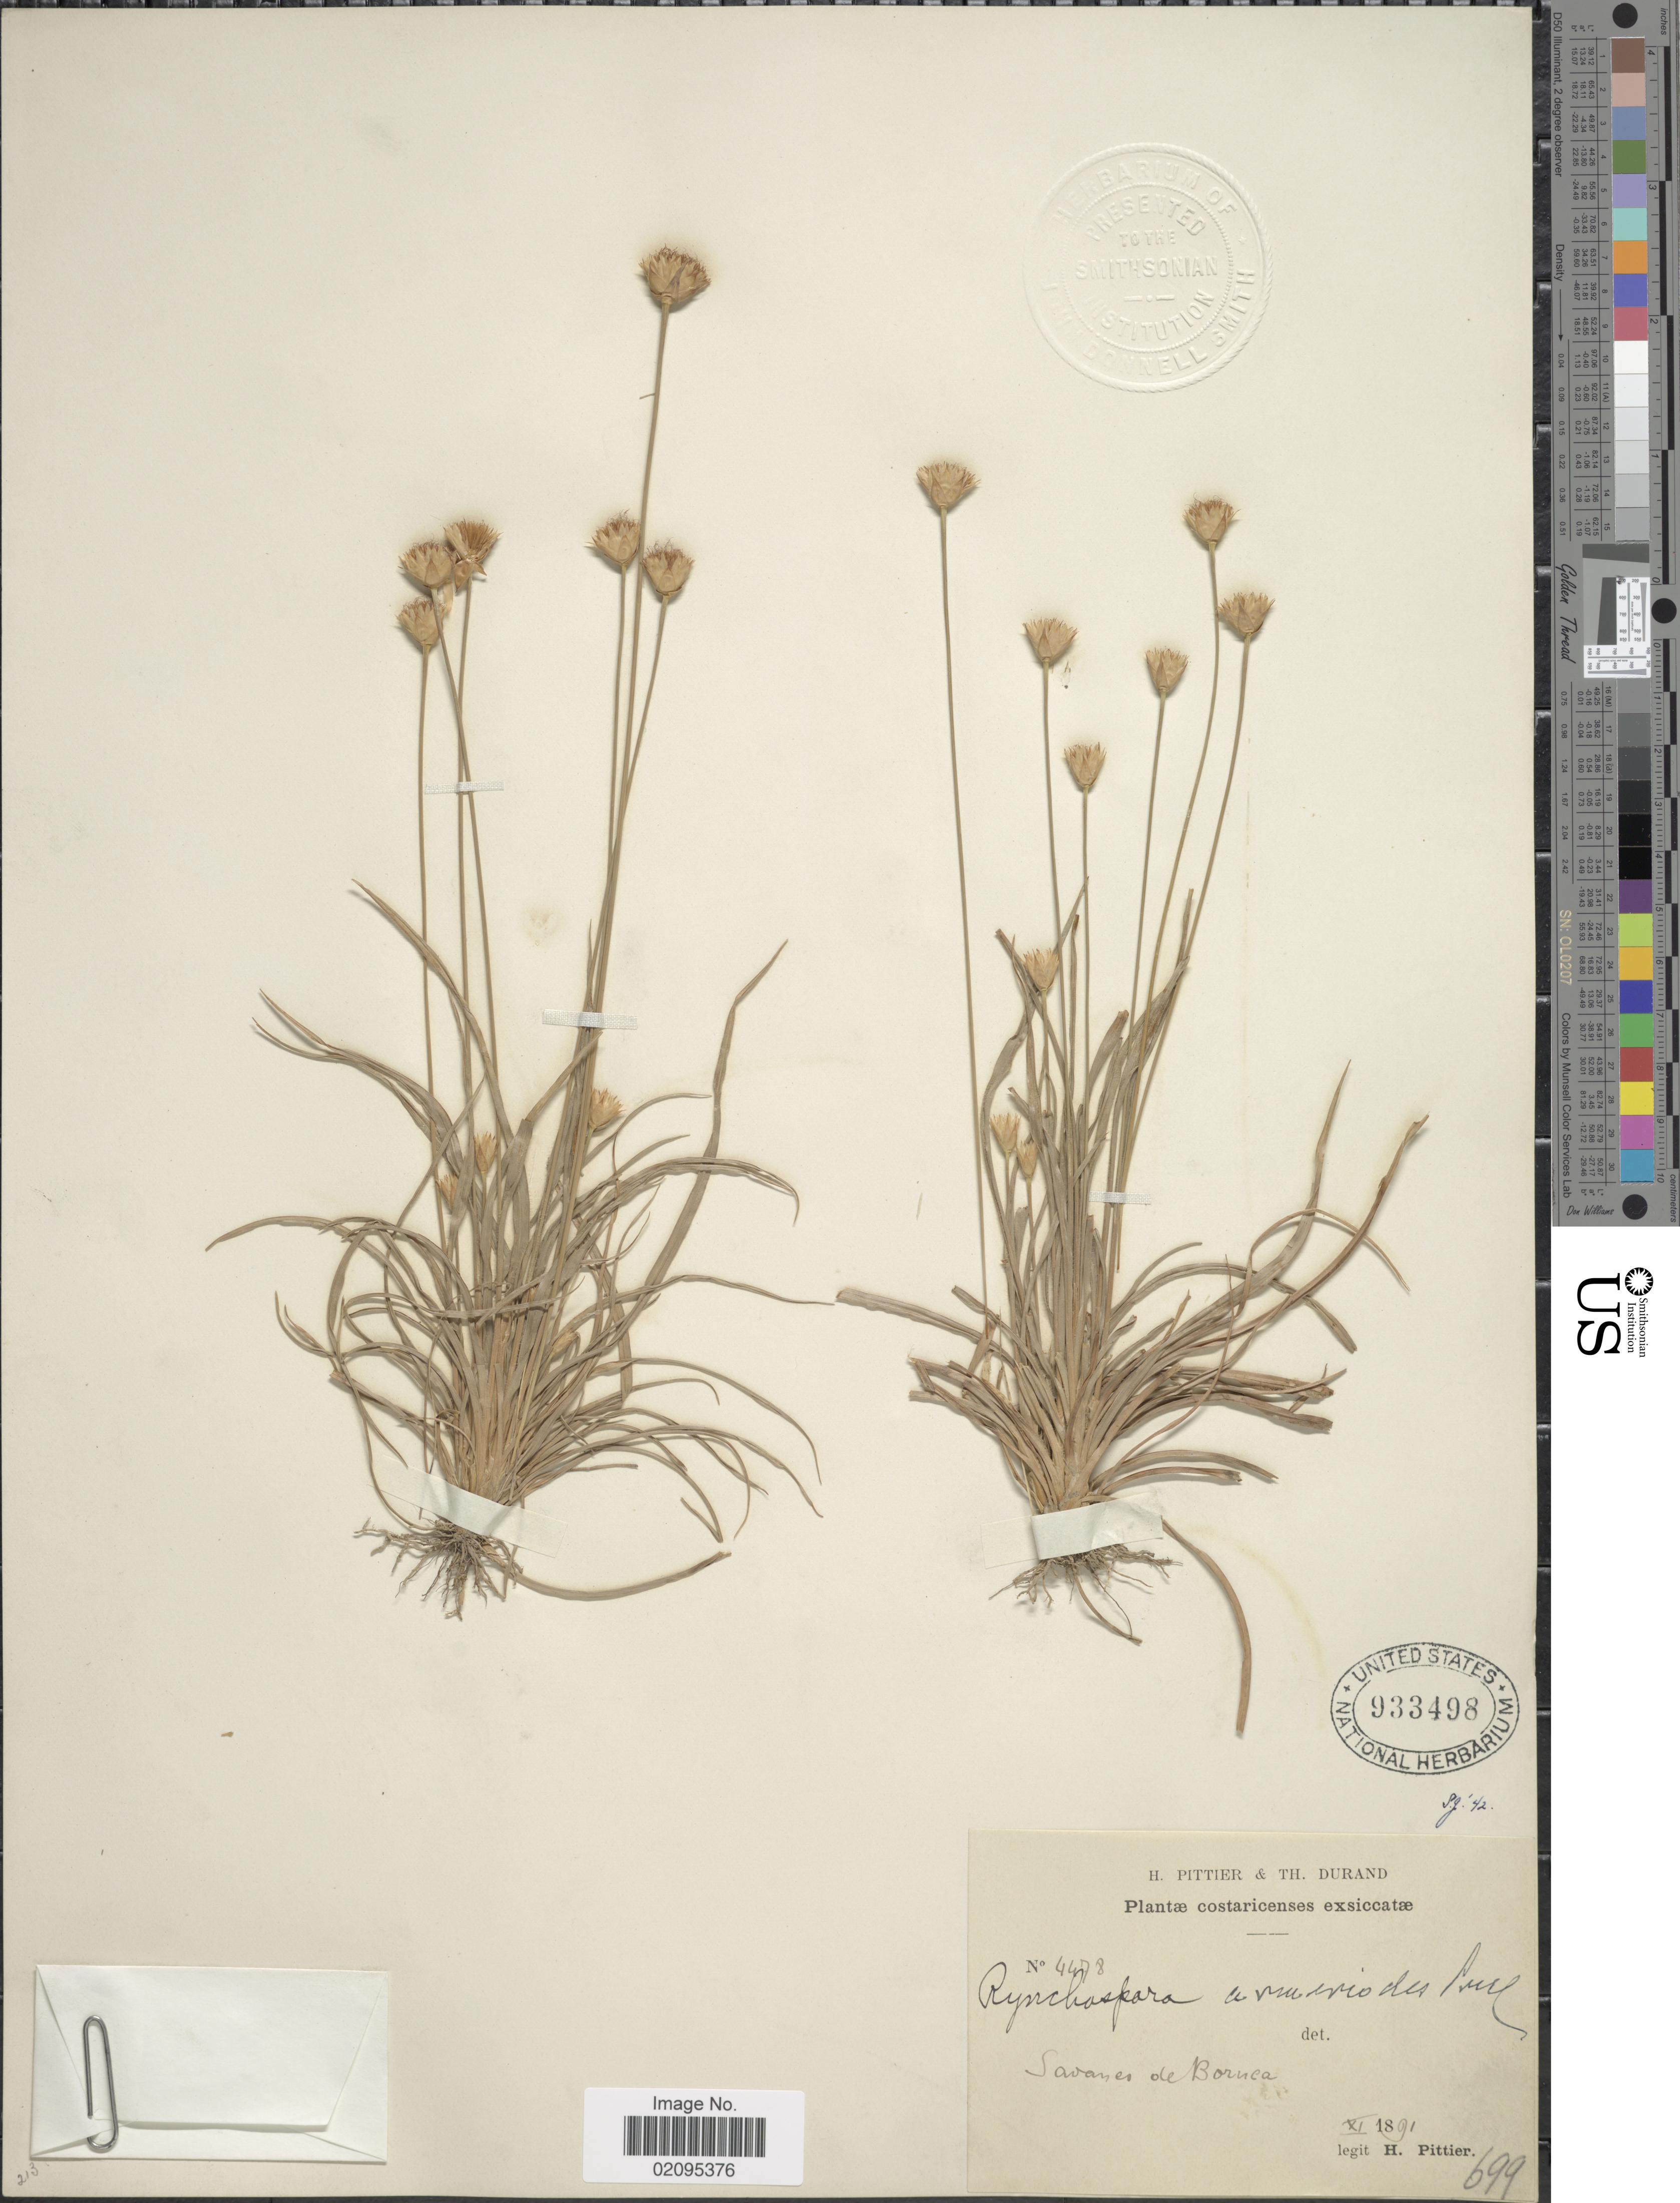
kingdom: Plantae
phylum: Tracheophyta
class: Liliopsida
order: Poales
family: Cyperaceae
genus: Rhynchospora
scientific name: Rhynchospora armerioides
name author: J. Presl & C. Presl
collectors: H. F. Pittier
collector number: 4478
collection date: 1891-11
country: Costa Rica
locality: Savanes de Boruca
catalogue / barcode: US 933498